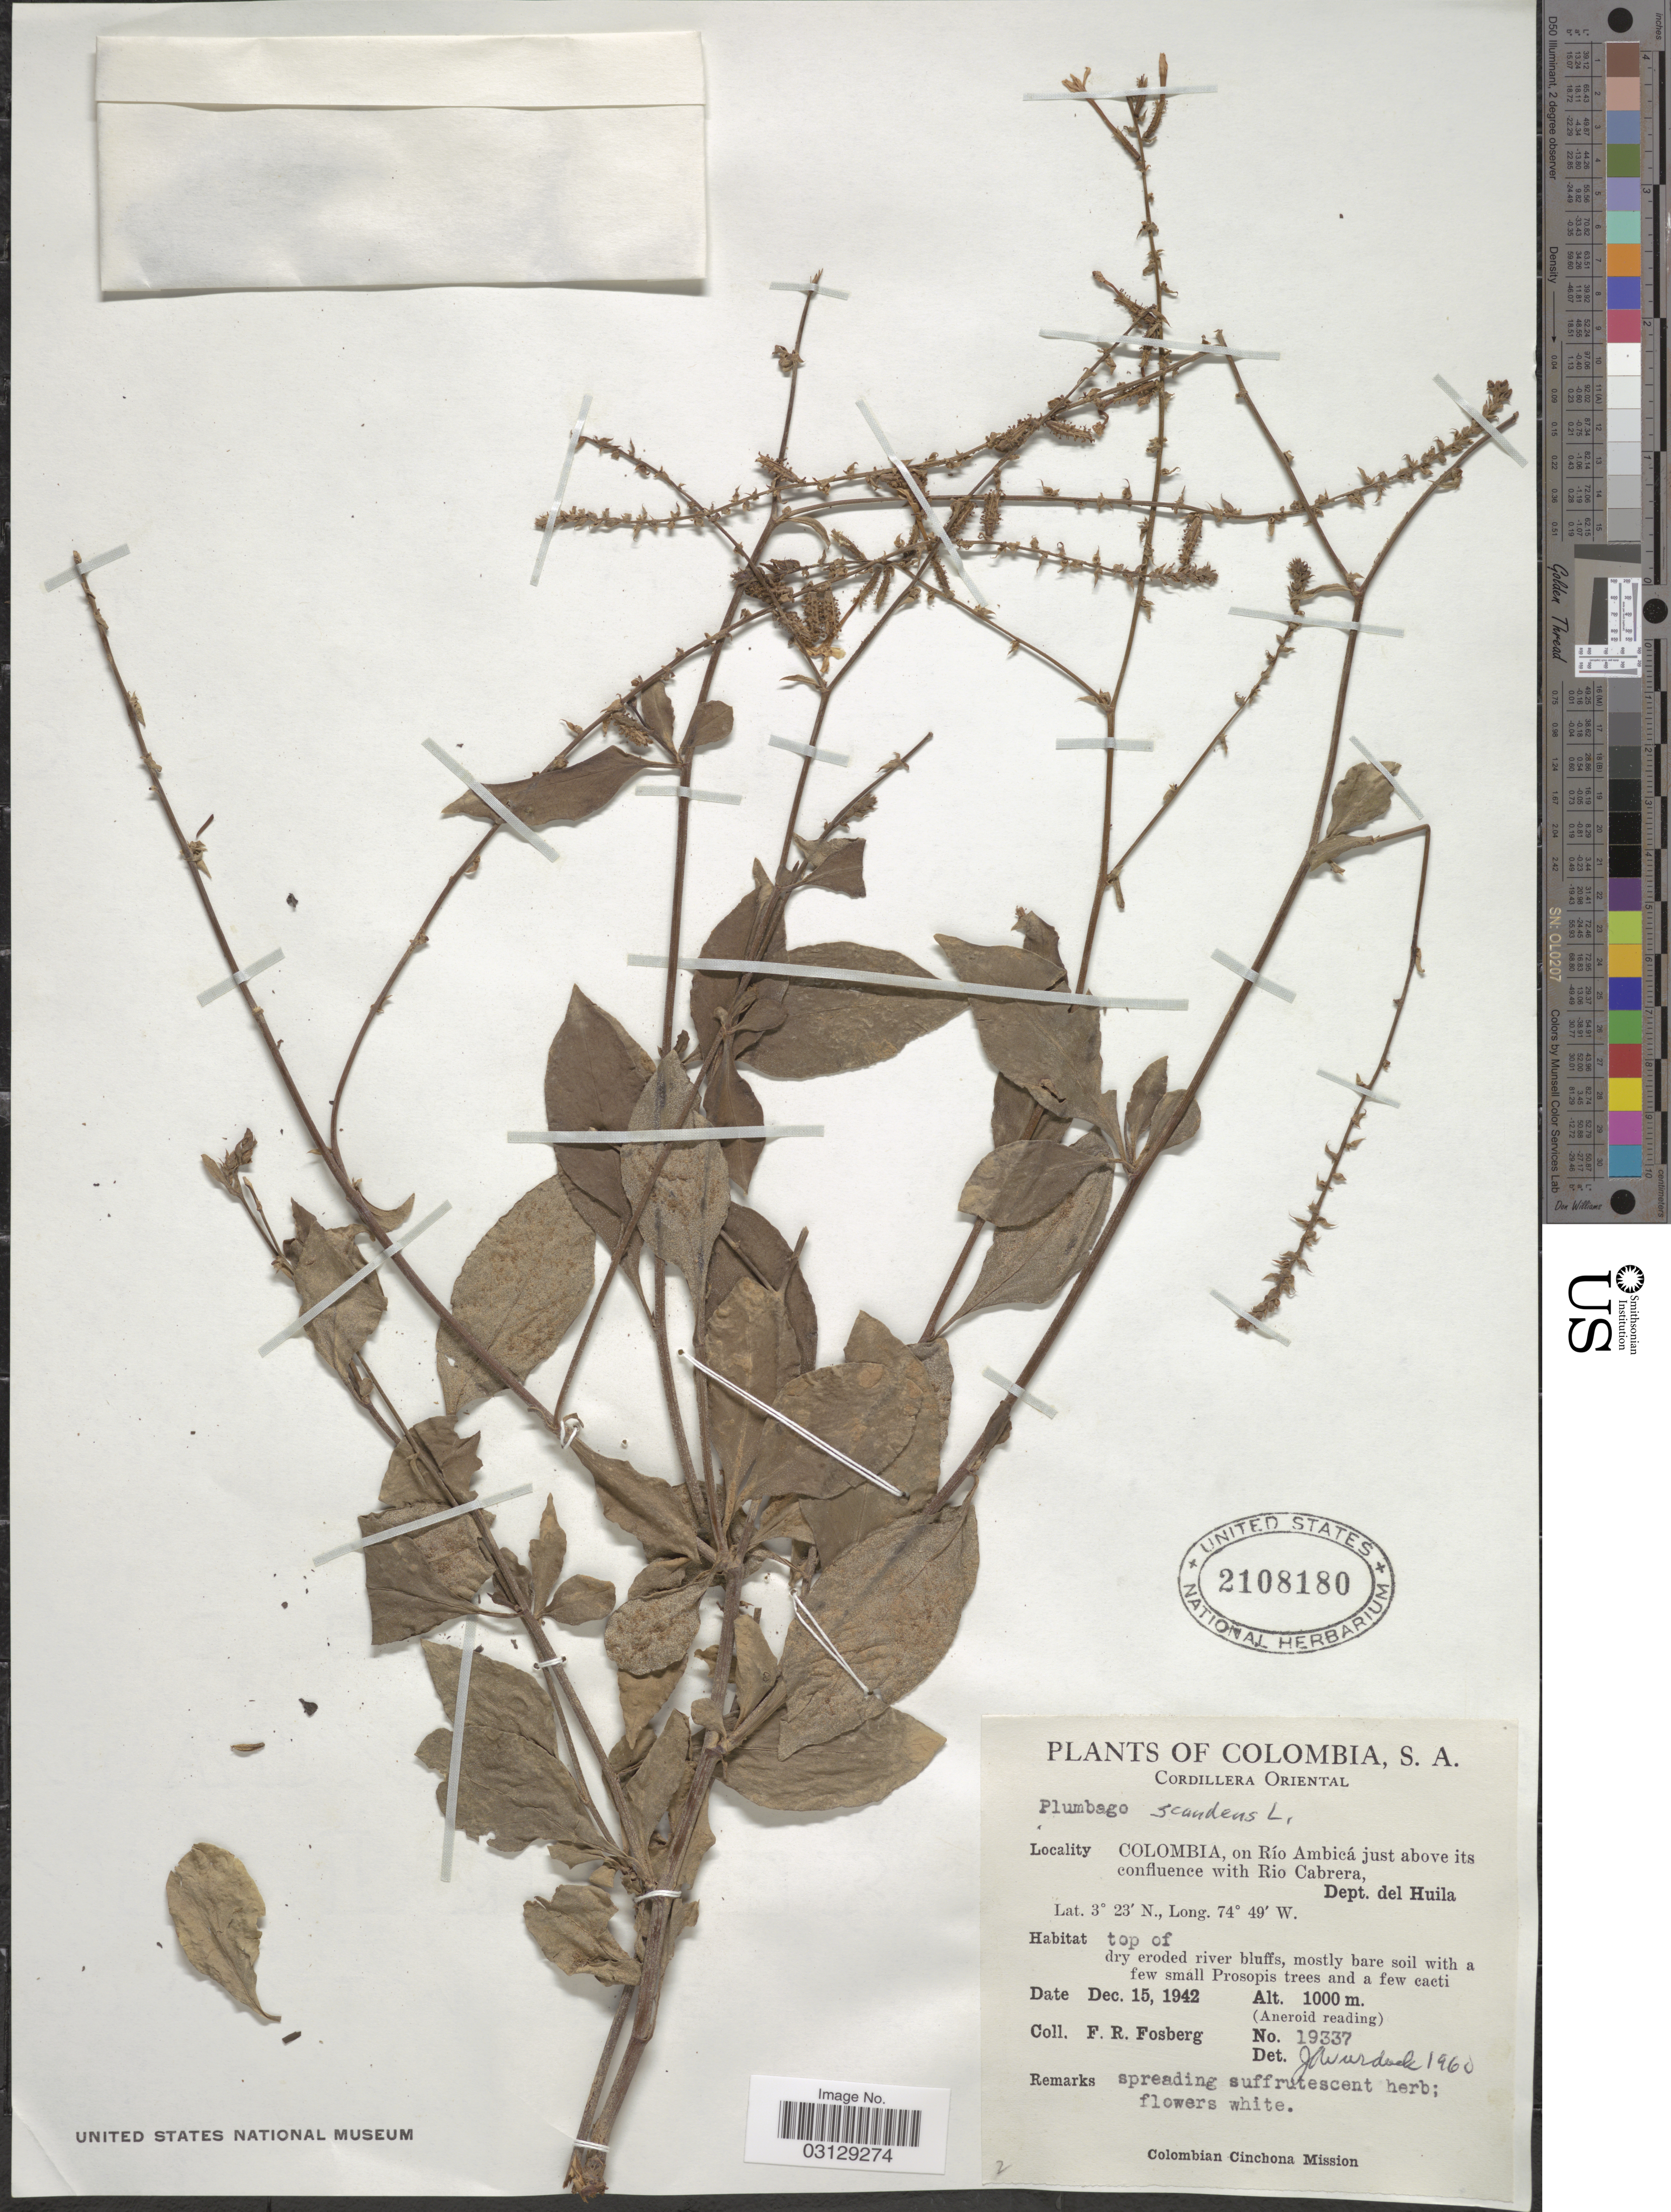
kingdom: Plantae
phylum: Tracheophyta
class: Magnoliopsida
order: Caryophyllales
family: Plumbaginaceae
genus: Plumbago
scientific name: Plumbago scandens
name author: L.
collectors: F. R. Fosberg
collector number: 19337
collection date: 1942-12-15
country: Colombia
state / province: Huila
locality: Cordillera Oriental. Río Ambicá just above its confluence with Rio Cabrera, Dept. del Huila.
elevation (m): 1000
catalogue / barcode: US 2108180